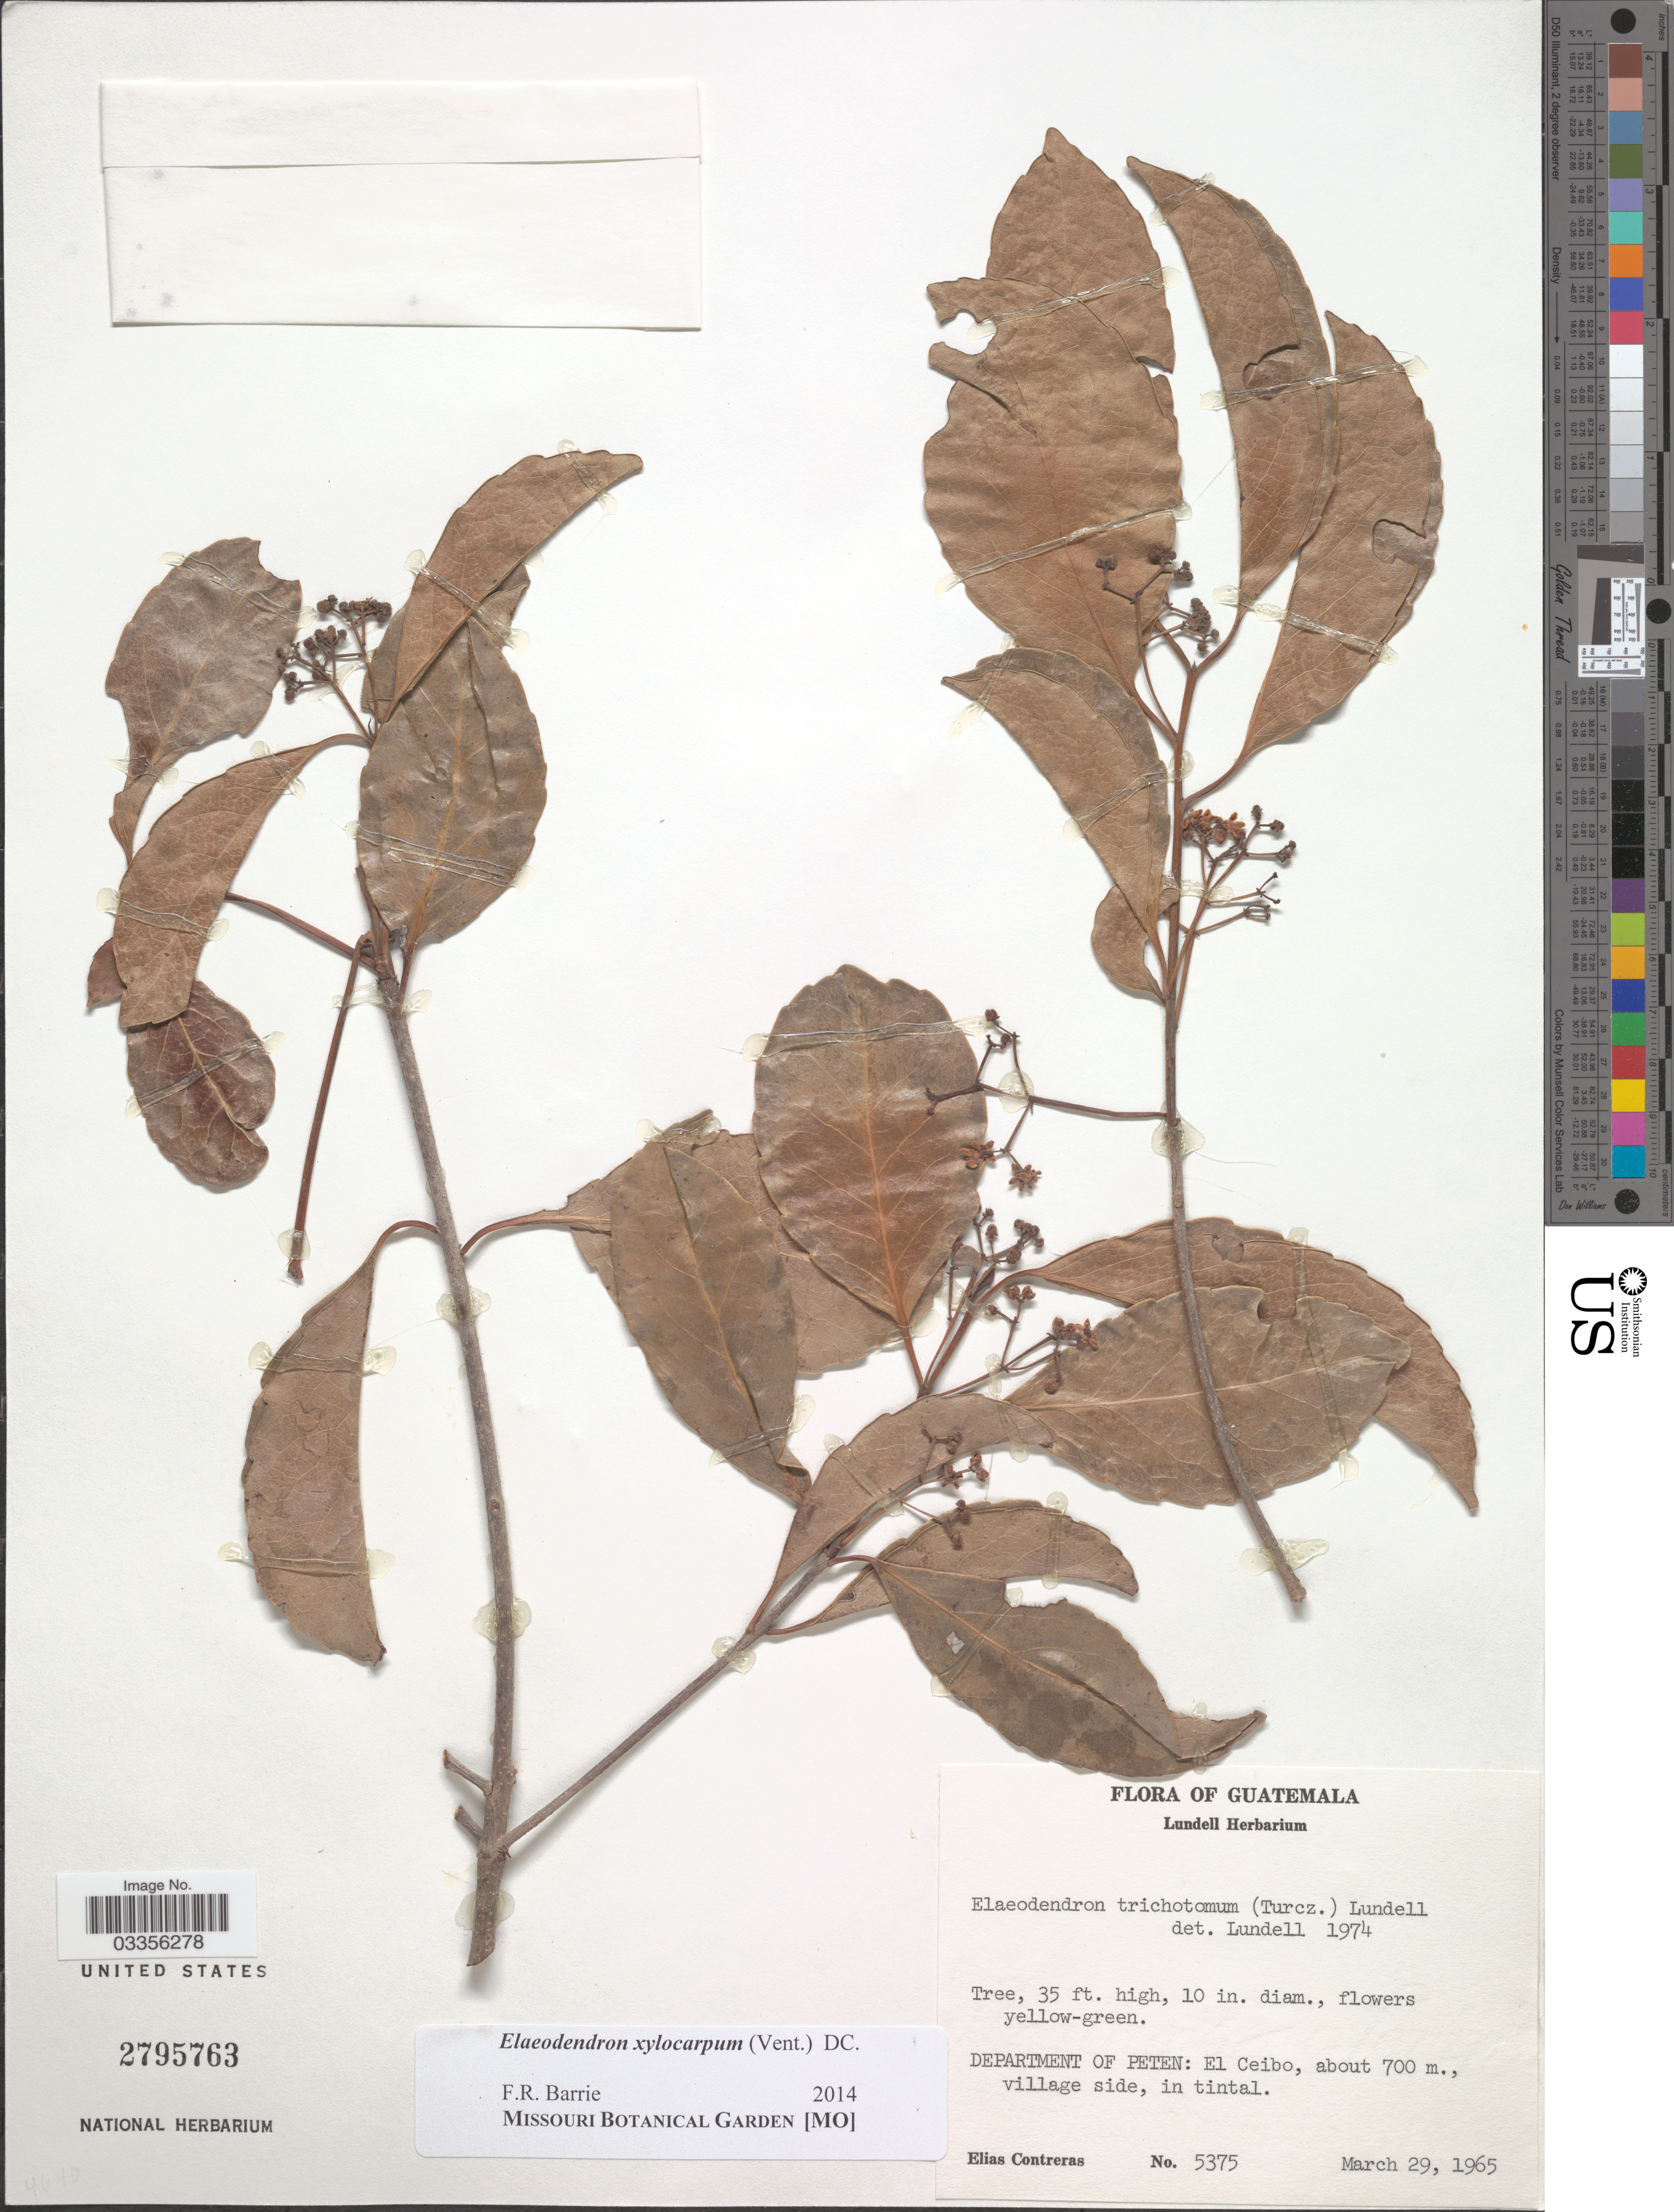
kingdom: Plantae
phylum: Tracheophyta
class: Magnoliopsida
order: Celastrales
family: Celastraceae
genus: Elaeodendron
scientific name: Elaeodendron xylocarpum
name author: (Vent.) DC.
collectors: E. Contreras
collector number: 5375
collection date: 1965-03-29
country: Guatemala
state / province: El Petén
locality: Department of Peten: El Ceibo, village side, in tintal.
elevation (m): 700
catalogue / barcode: US 2795763